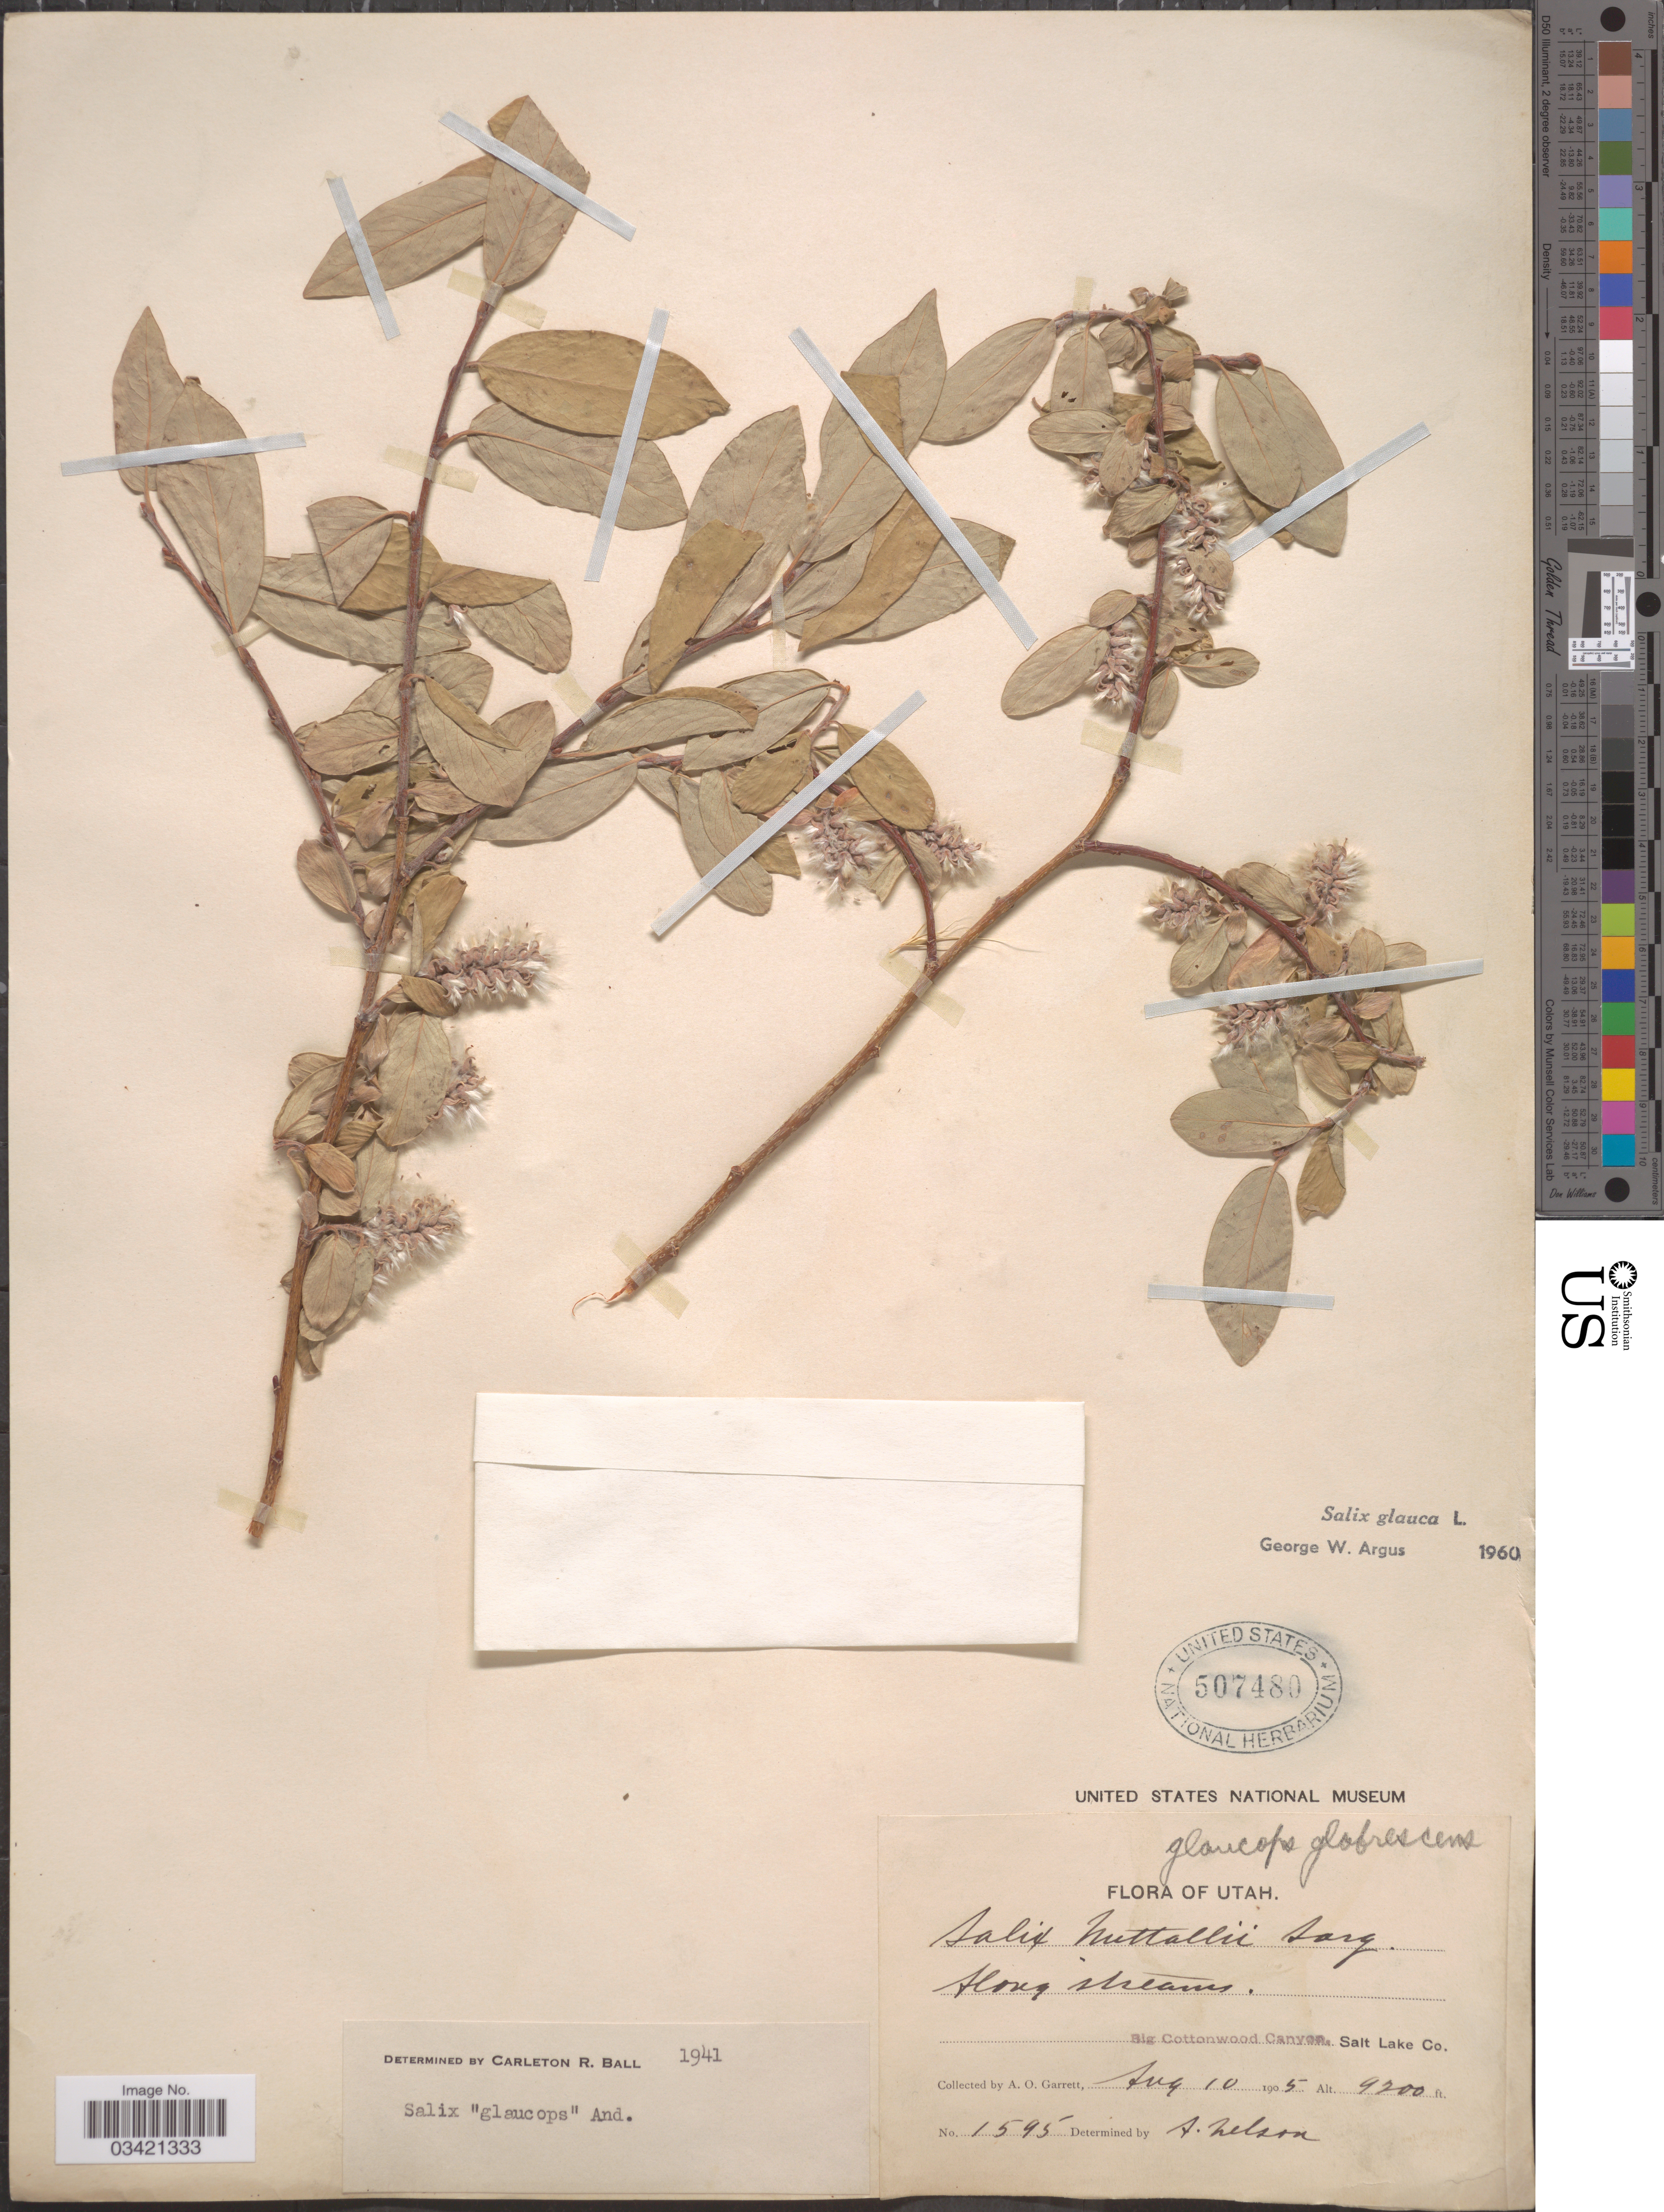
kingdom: Plantae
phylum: Tracheophyta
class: Magnoliopsida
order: Malpighiales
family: Salicaceae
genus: Salix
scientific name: Salix glauca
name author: L.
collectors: A. O. Garrett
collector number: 1595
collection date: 1905-08-10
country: United States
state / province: Utah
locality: Along streams. Big Cottonwood Canyon. Salt Lake Co.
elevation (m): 2804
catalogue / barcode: US 507480